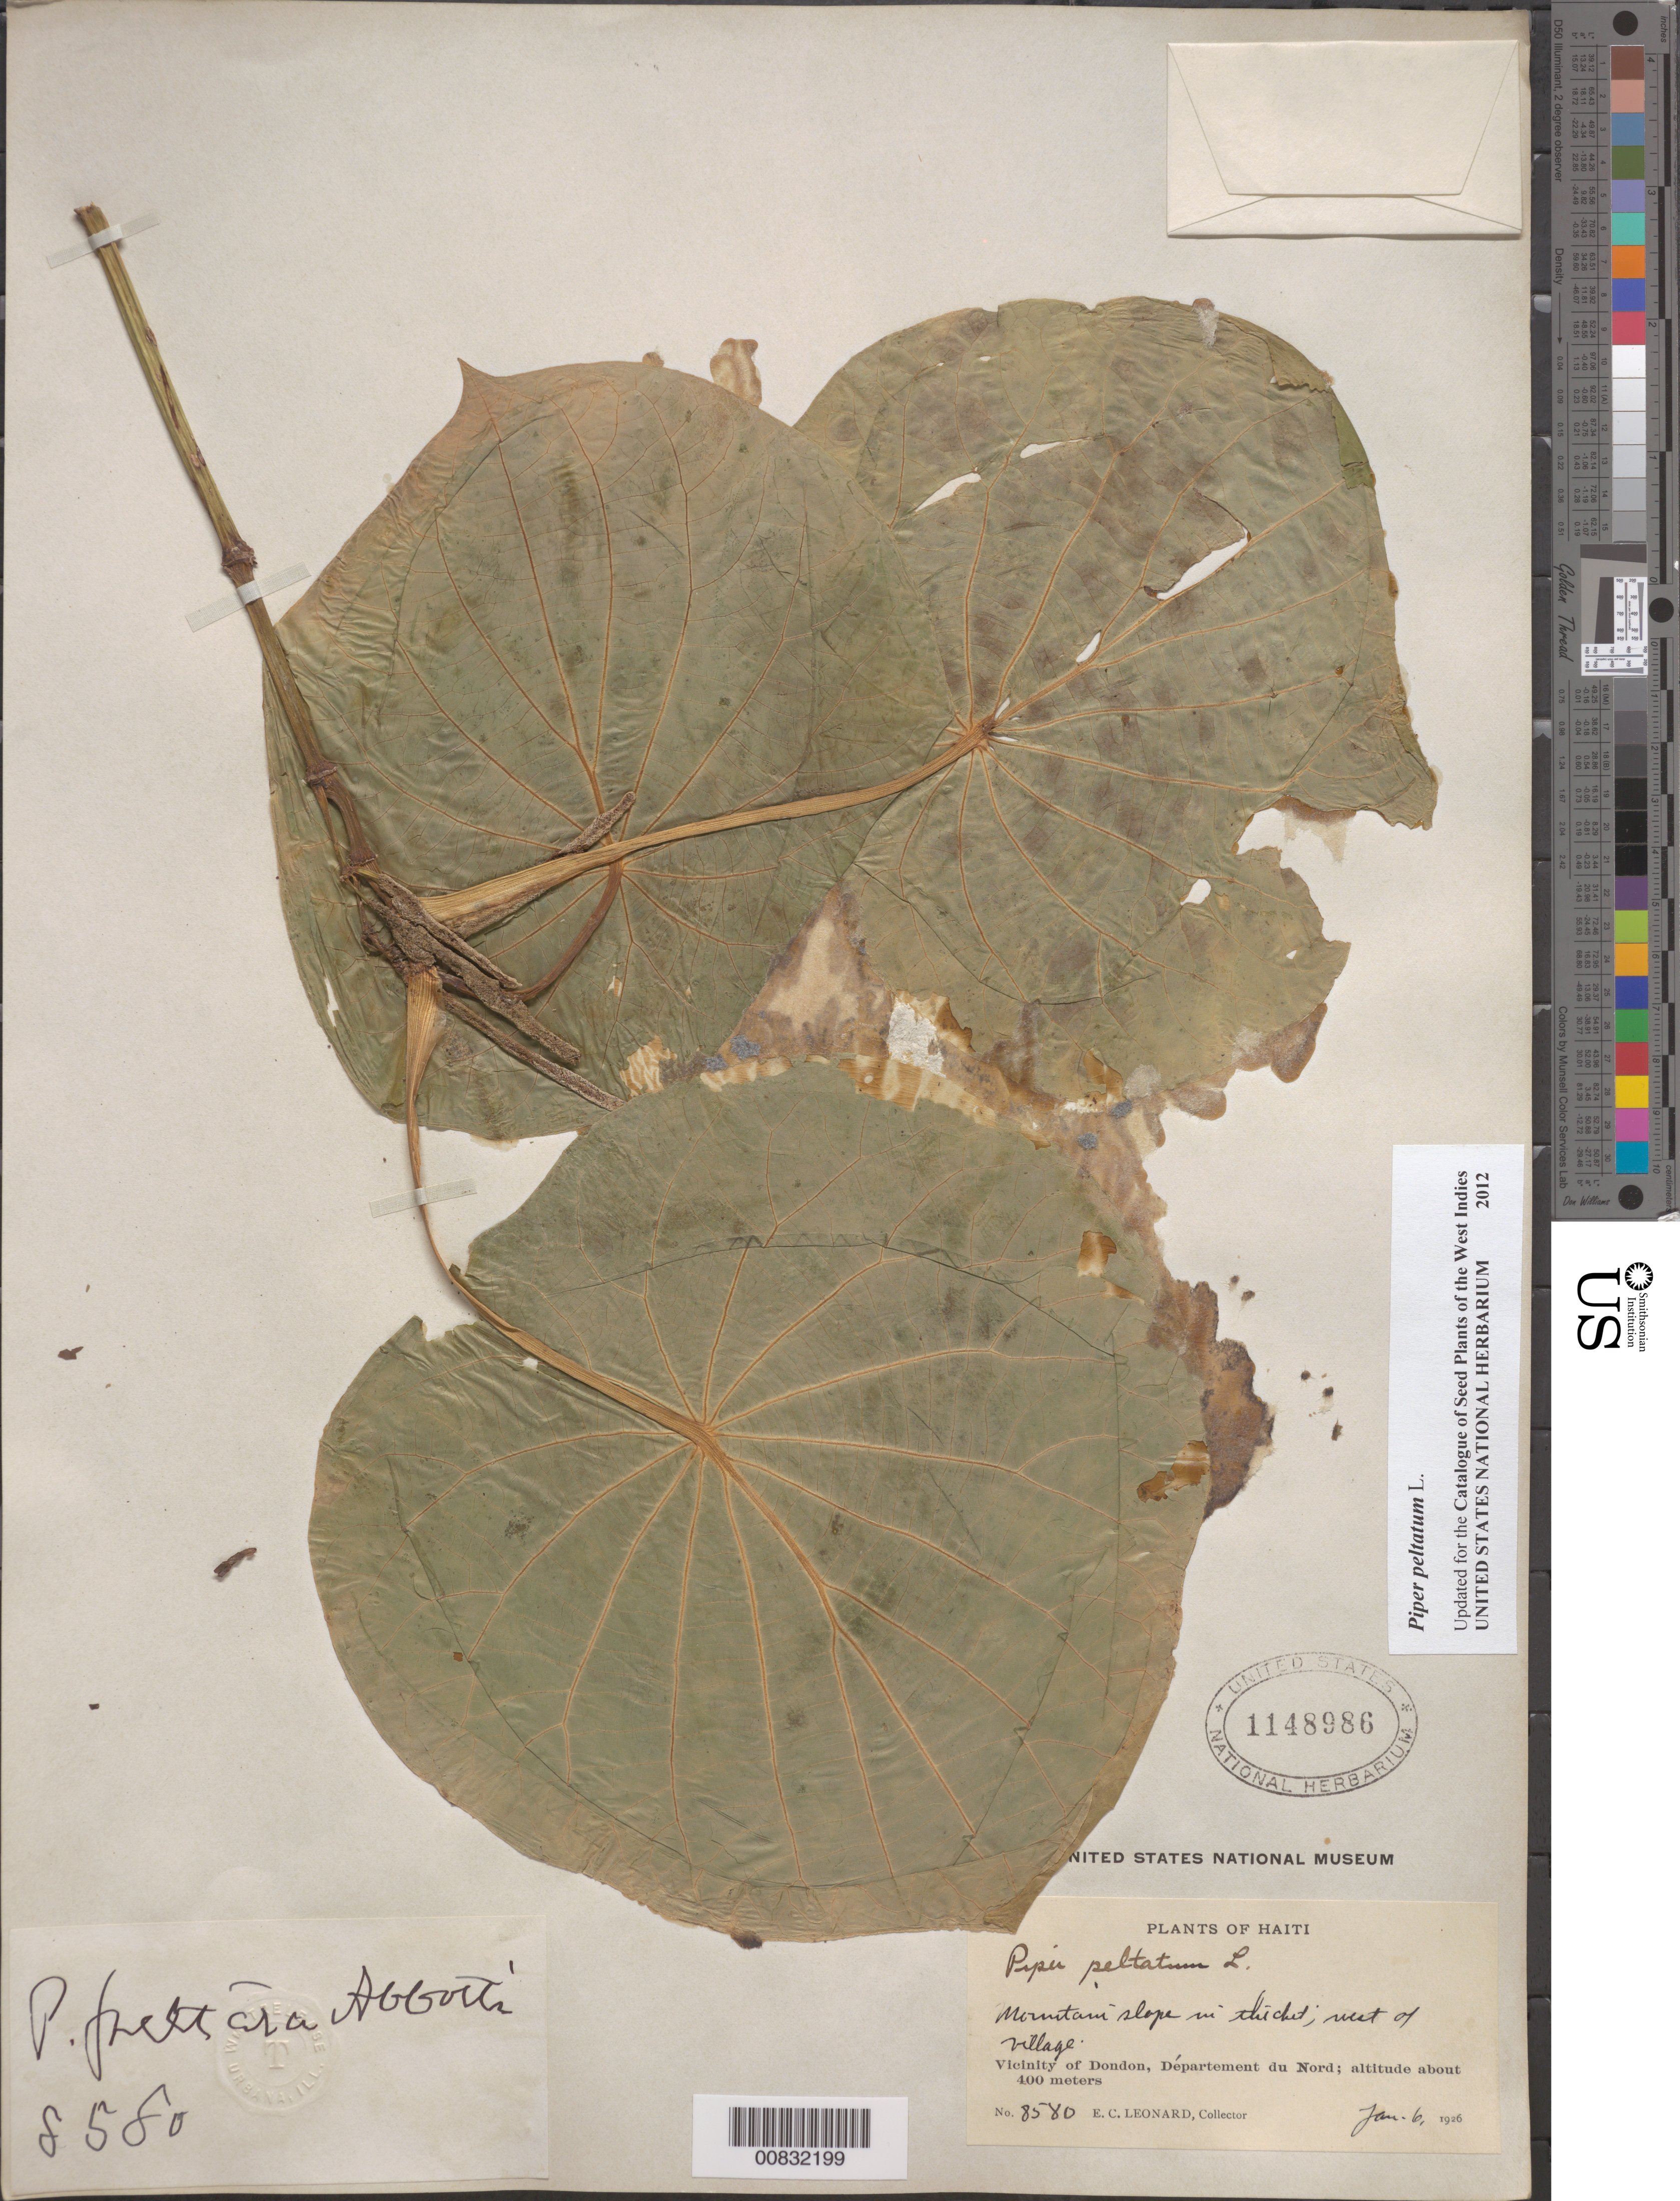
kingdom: Plantae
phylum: Tracheophyta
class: Magnoliopsida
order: Piperales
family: Piperaceae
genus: Piper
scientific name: Piper peltatum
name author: L.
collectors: E. C. Leonard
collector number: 8580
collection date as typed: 06 Jan 1926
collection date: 1926-01-06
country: Haiti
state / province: Nord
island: Hispaniola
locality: Vicinity of Dondon. West of village.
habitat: Mountain slope in thicket.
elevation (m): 400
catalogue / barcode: US 1148986